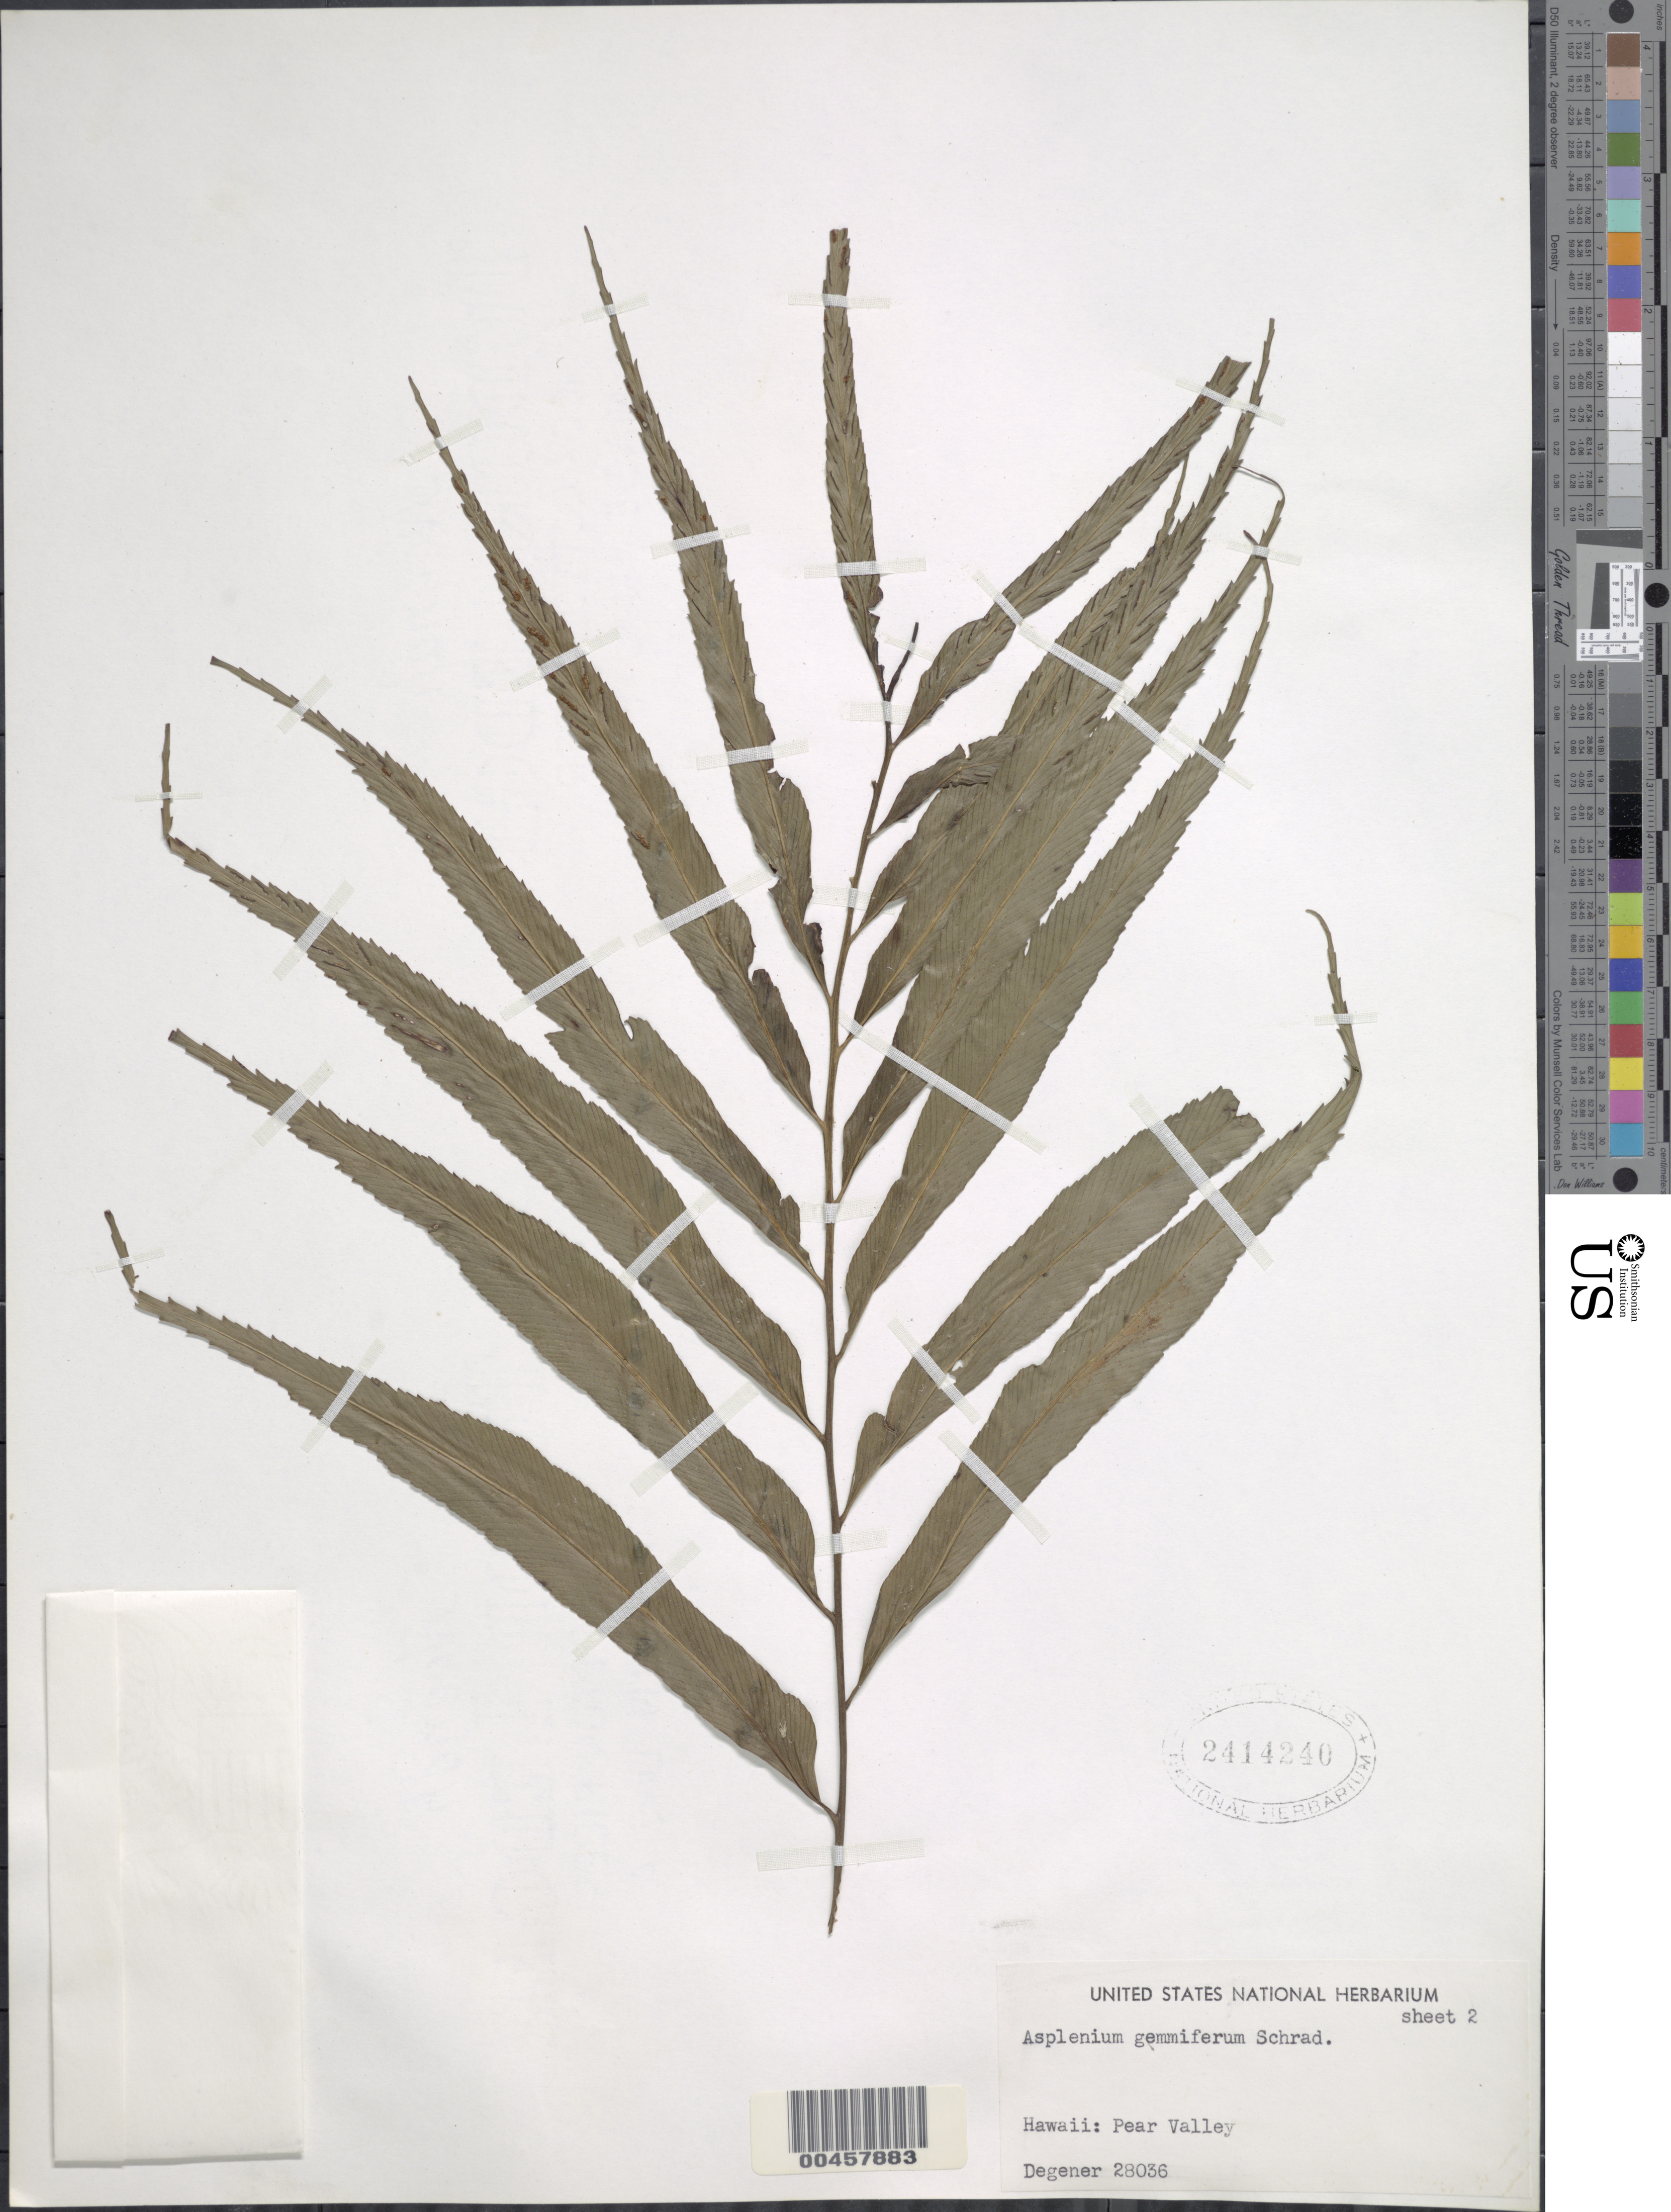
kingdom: Plantae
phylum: Tracheophyta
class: Polypodiopsida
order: Polypodiales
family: Aspleniaceae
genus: Asplenium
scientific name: Asplenium kaulfussii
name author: Schltdl.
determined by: Wagner, W. L., (BOT), Smithsonian Institution - National Museum of Natural History (UNITED STATES)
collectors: O. Degener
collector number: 28036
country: United States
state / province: Hawaii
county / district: Hawaii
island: Hawaii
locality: Pear Valley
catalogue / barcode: US 2414240